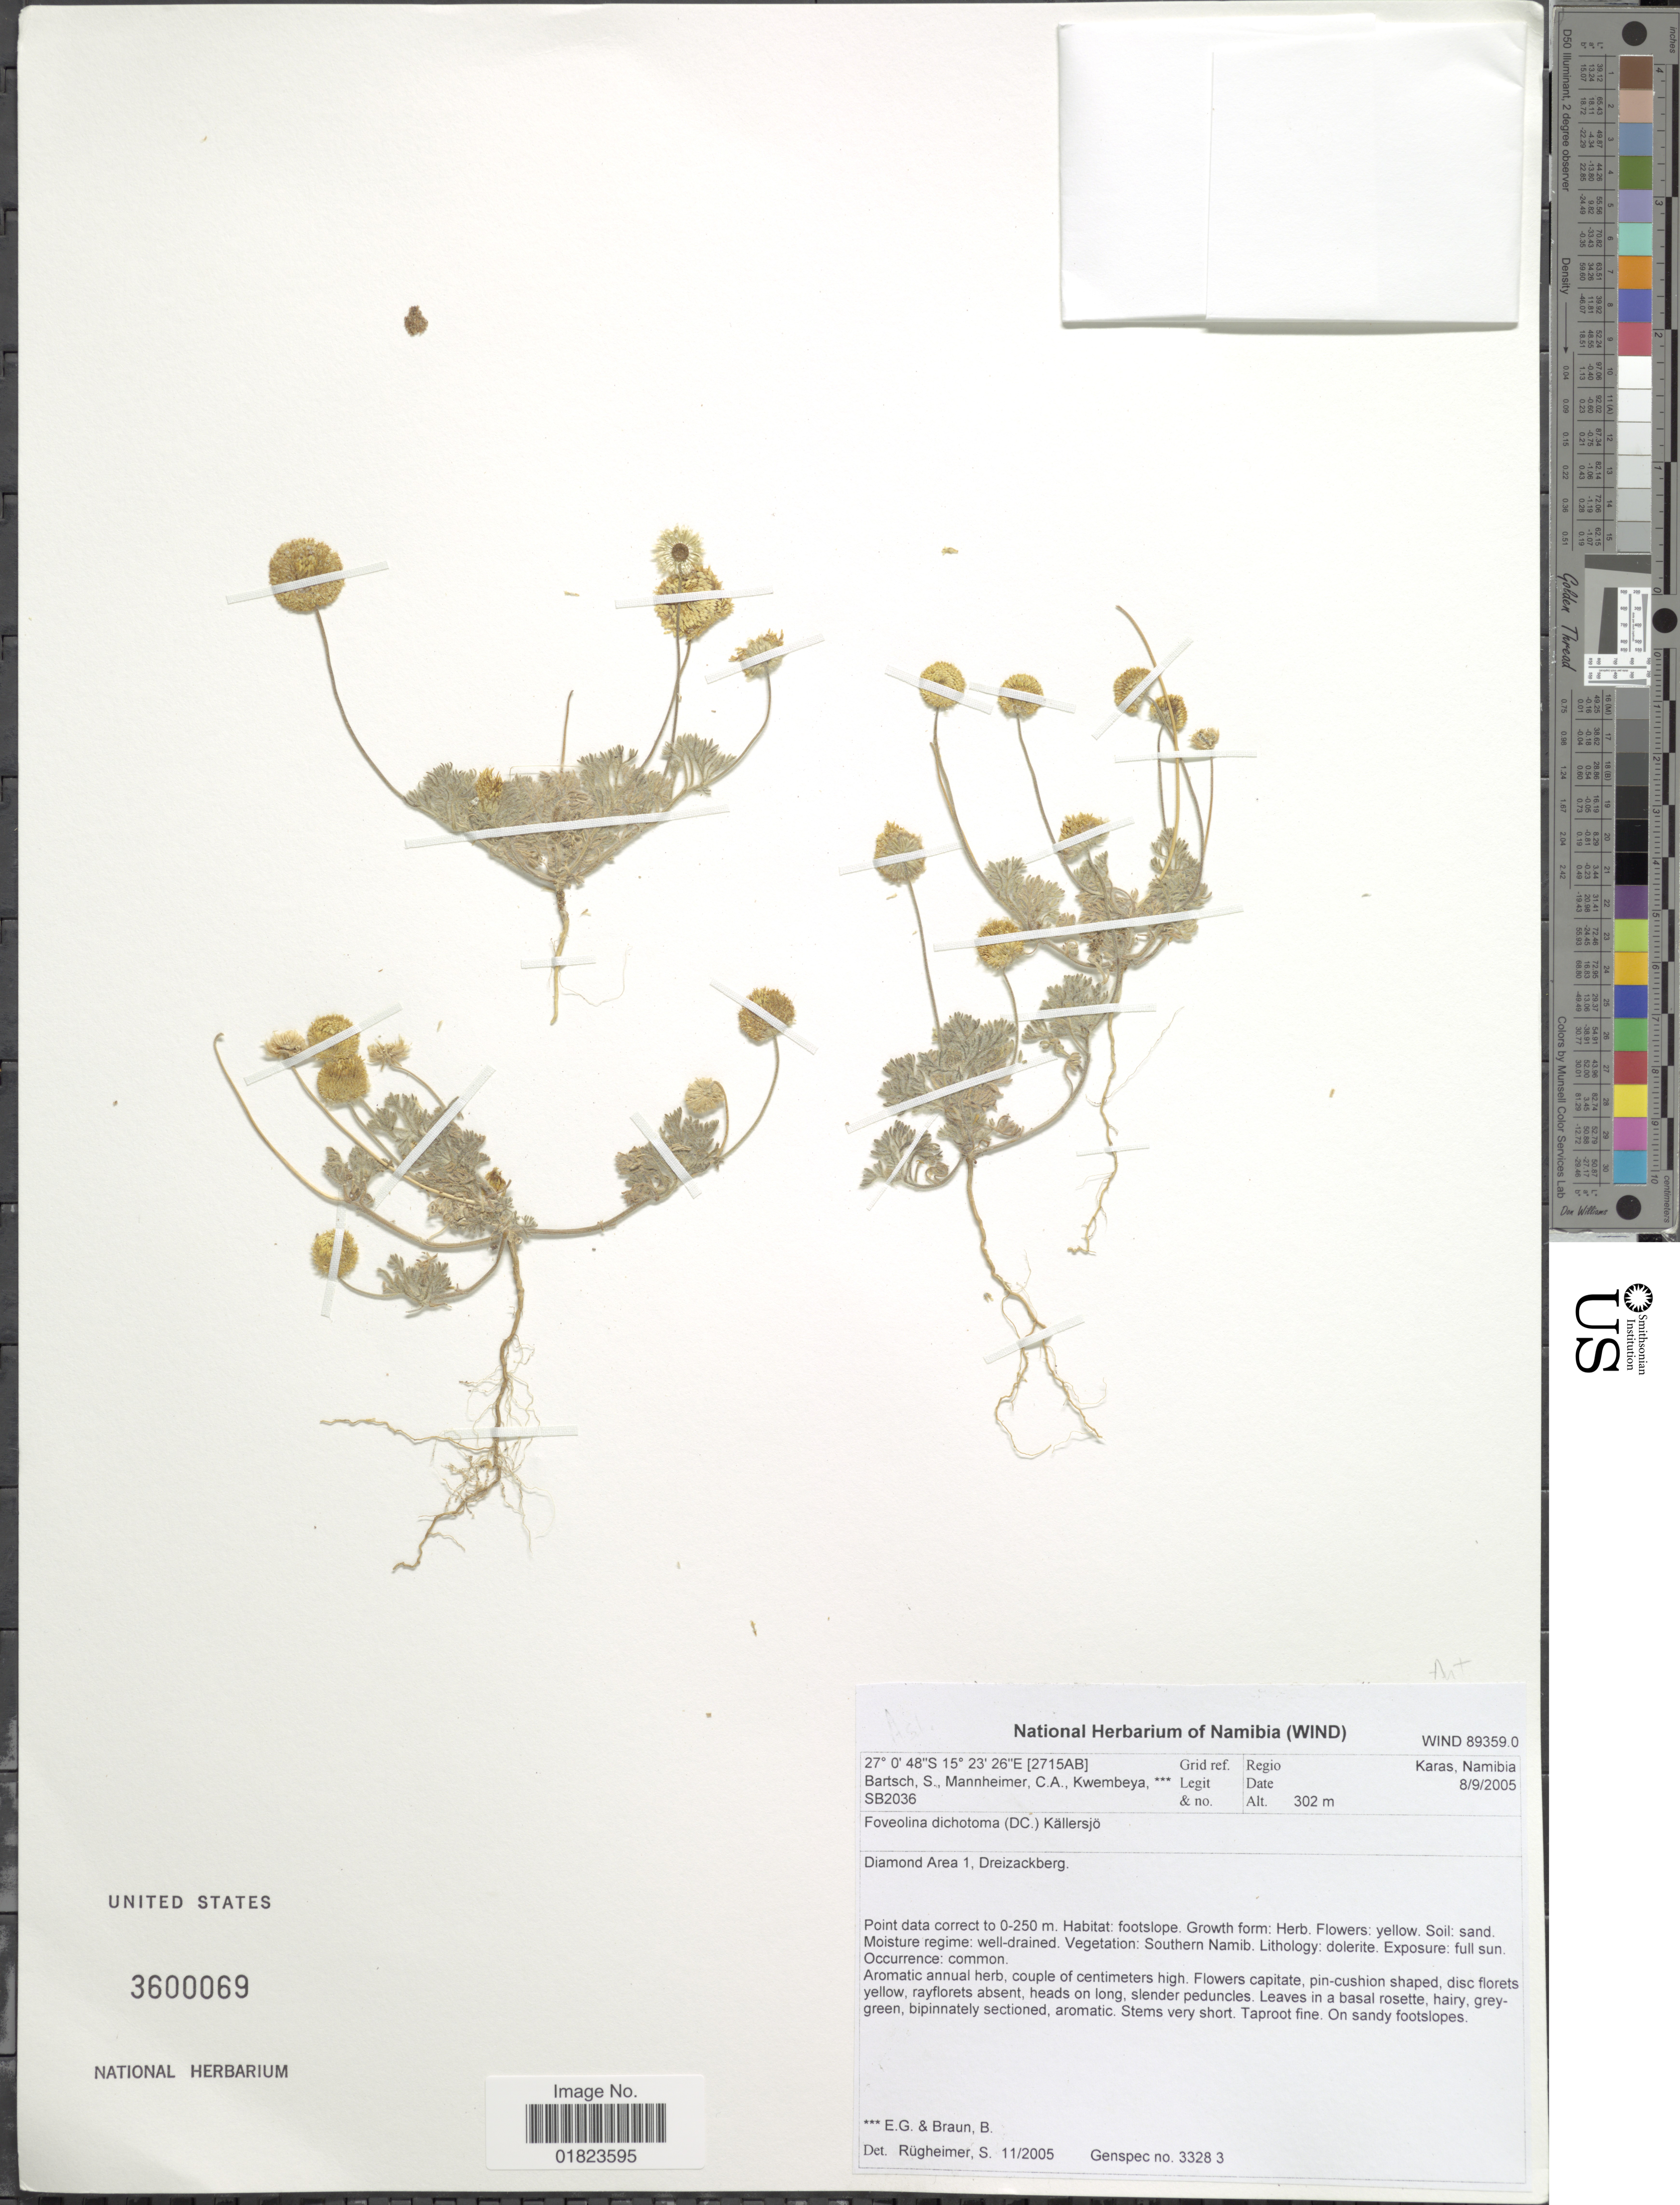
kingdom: Plantae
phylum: Tracheophyta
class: Magnoliopsida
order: Asterales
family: Asteraceae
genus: Foveolina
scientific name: Foveolina dichotoma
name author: (DC.) Källersjö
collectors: P. Bartsch, C. A. Mannheimer & E. Kwembeya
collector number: SB2036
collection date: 2005-09-08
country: Namibia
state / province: Karas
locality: Karas,Namibia. Diamond, Area 1, Dreizackberg.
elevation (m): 302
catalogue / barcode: US 3600069